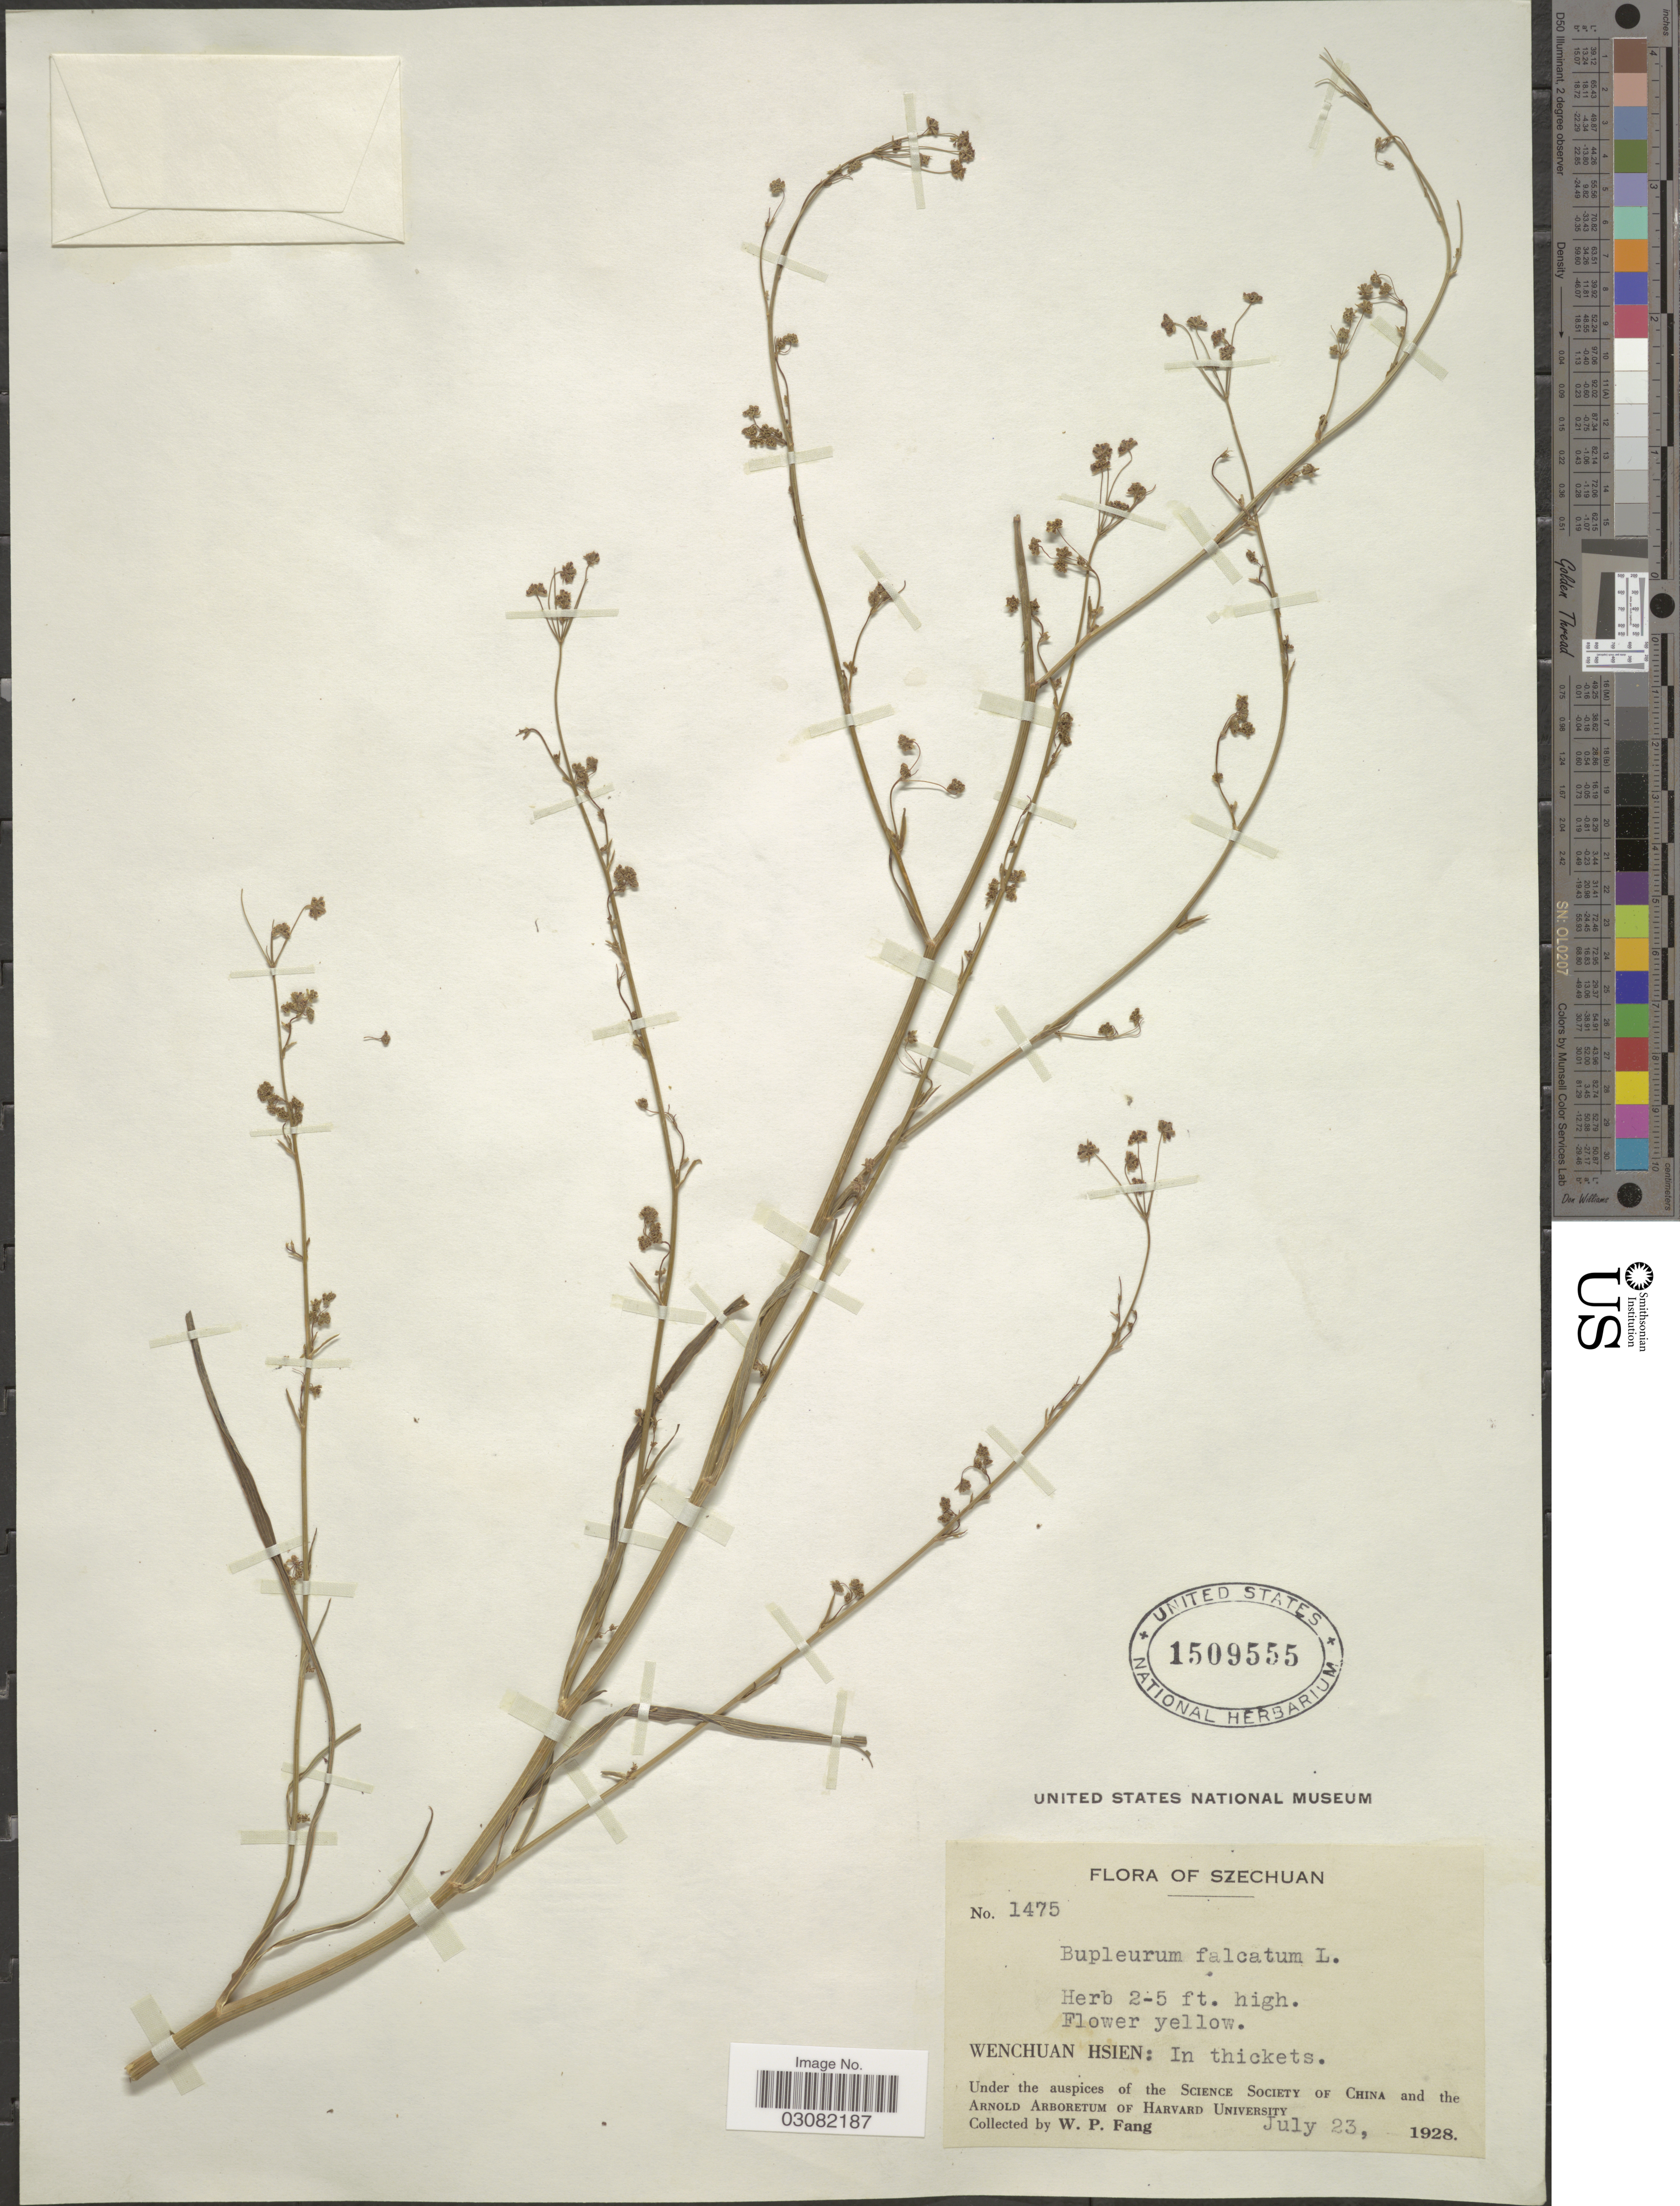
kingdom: Plantae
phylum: Tracheophyta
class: Magnoliopsida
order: Apiales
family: Apiaceae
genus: Bupleurum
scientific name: Bupleurum falcatum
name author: L.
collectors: W. P. Fang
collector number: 1475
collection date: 1928-07-23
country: China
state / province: Sichuan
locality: Wenchuan Hsien: In thickets.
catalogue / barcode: US 1509555